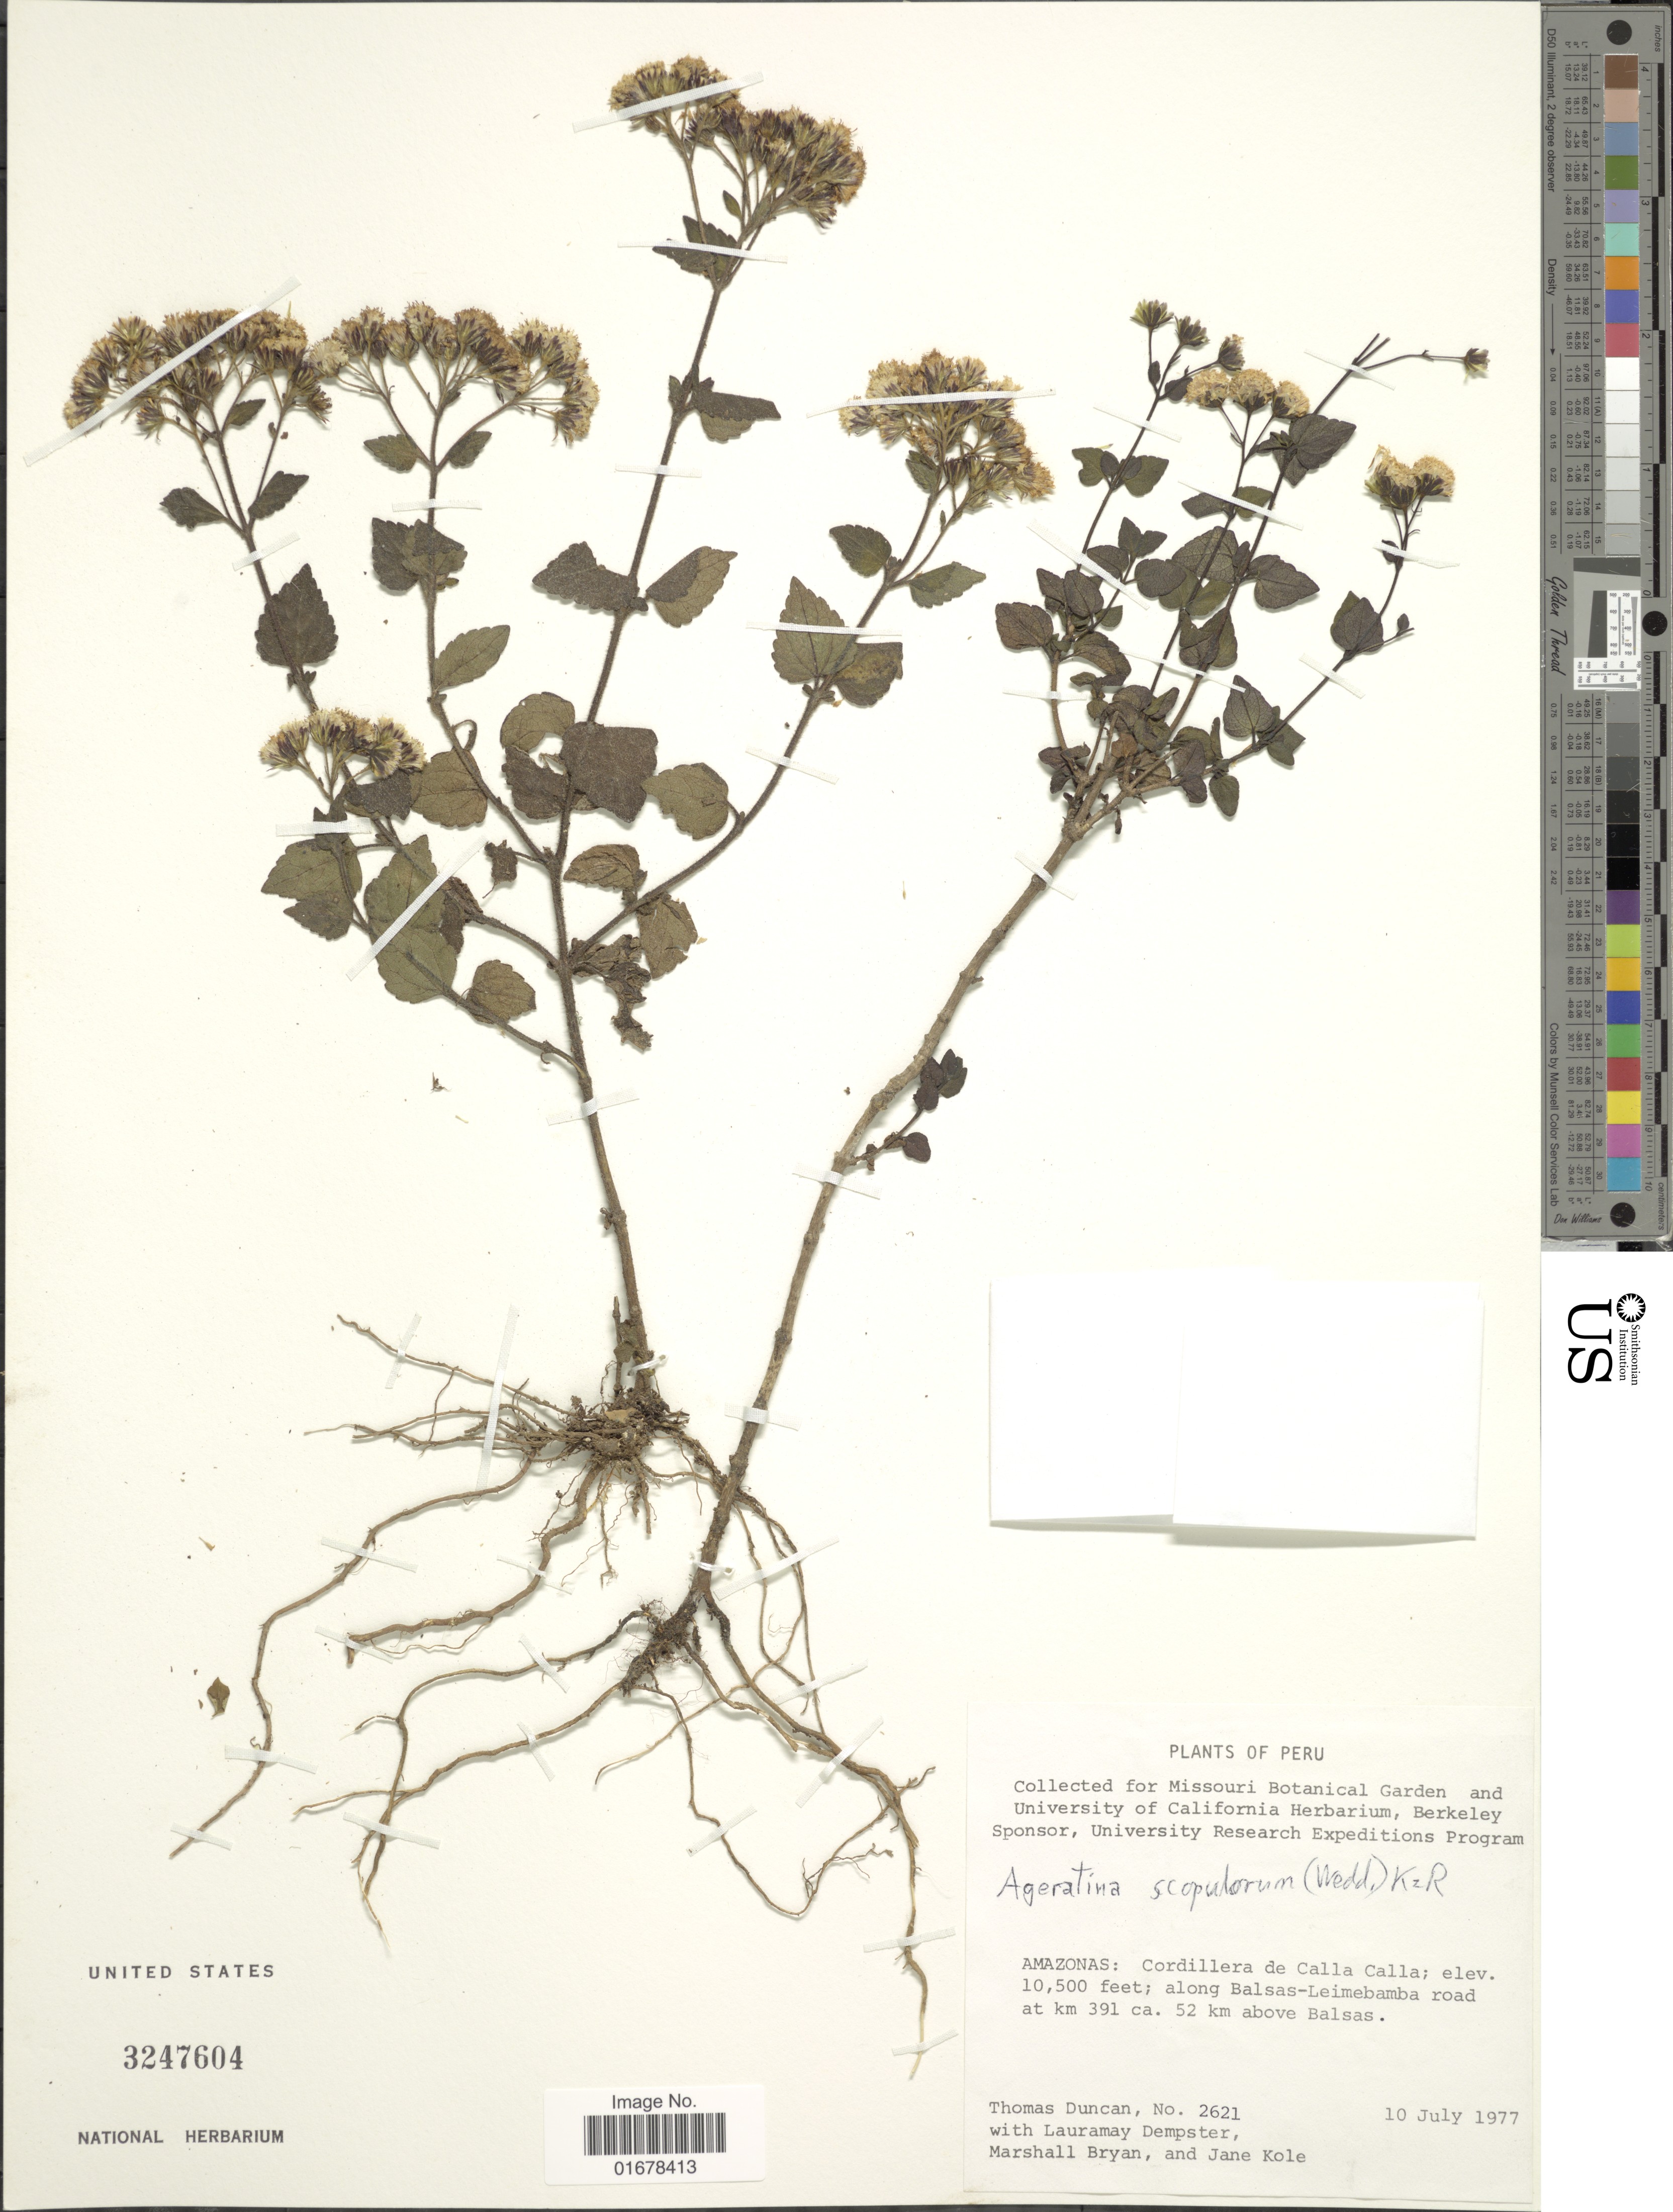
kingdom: Plantae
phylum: Tracheophyta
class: Magnoliopsida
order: Asterales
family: Asteraceae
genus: Ageratina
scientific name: Ageratina scopulorum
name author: (Wedd.) R.M. King & H. Rob.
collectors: T. Duncan, L. T. Dempster, M. Bryan & J. Kole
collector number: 2621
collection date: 1977-07-10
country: Peru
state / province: Amazonas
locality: Amazonas: Cordillera de Calla Calla, along Balsas-Leimebamba road at km 391, 52 km above Balsas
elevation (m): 3200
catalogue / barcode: US 3247604